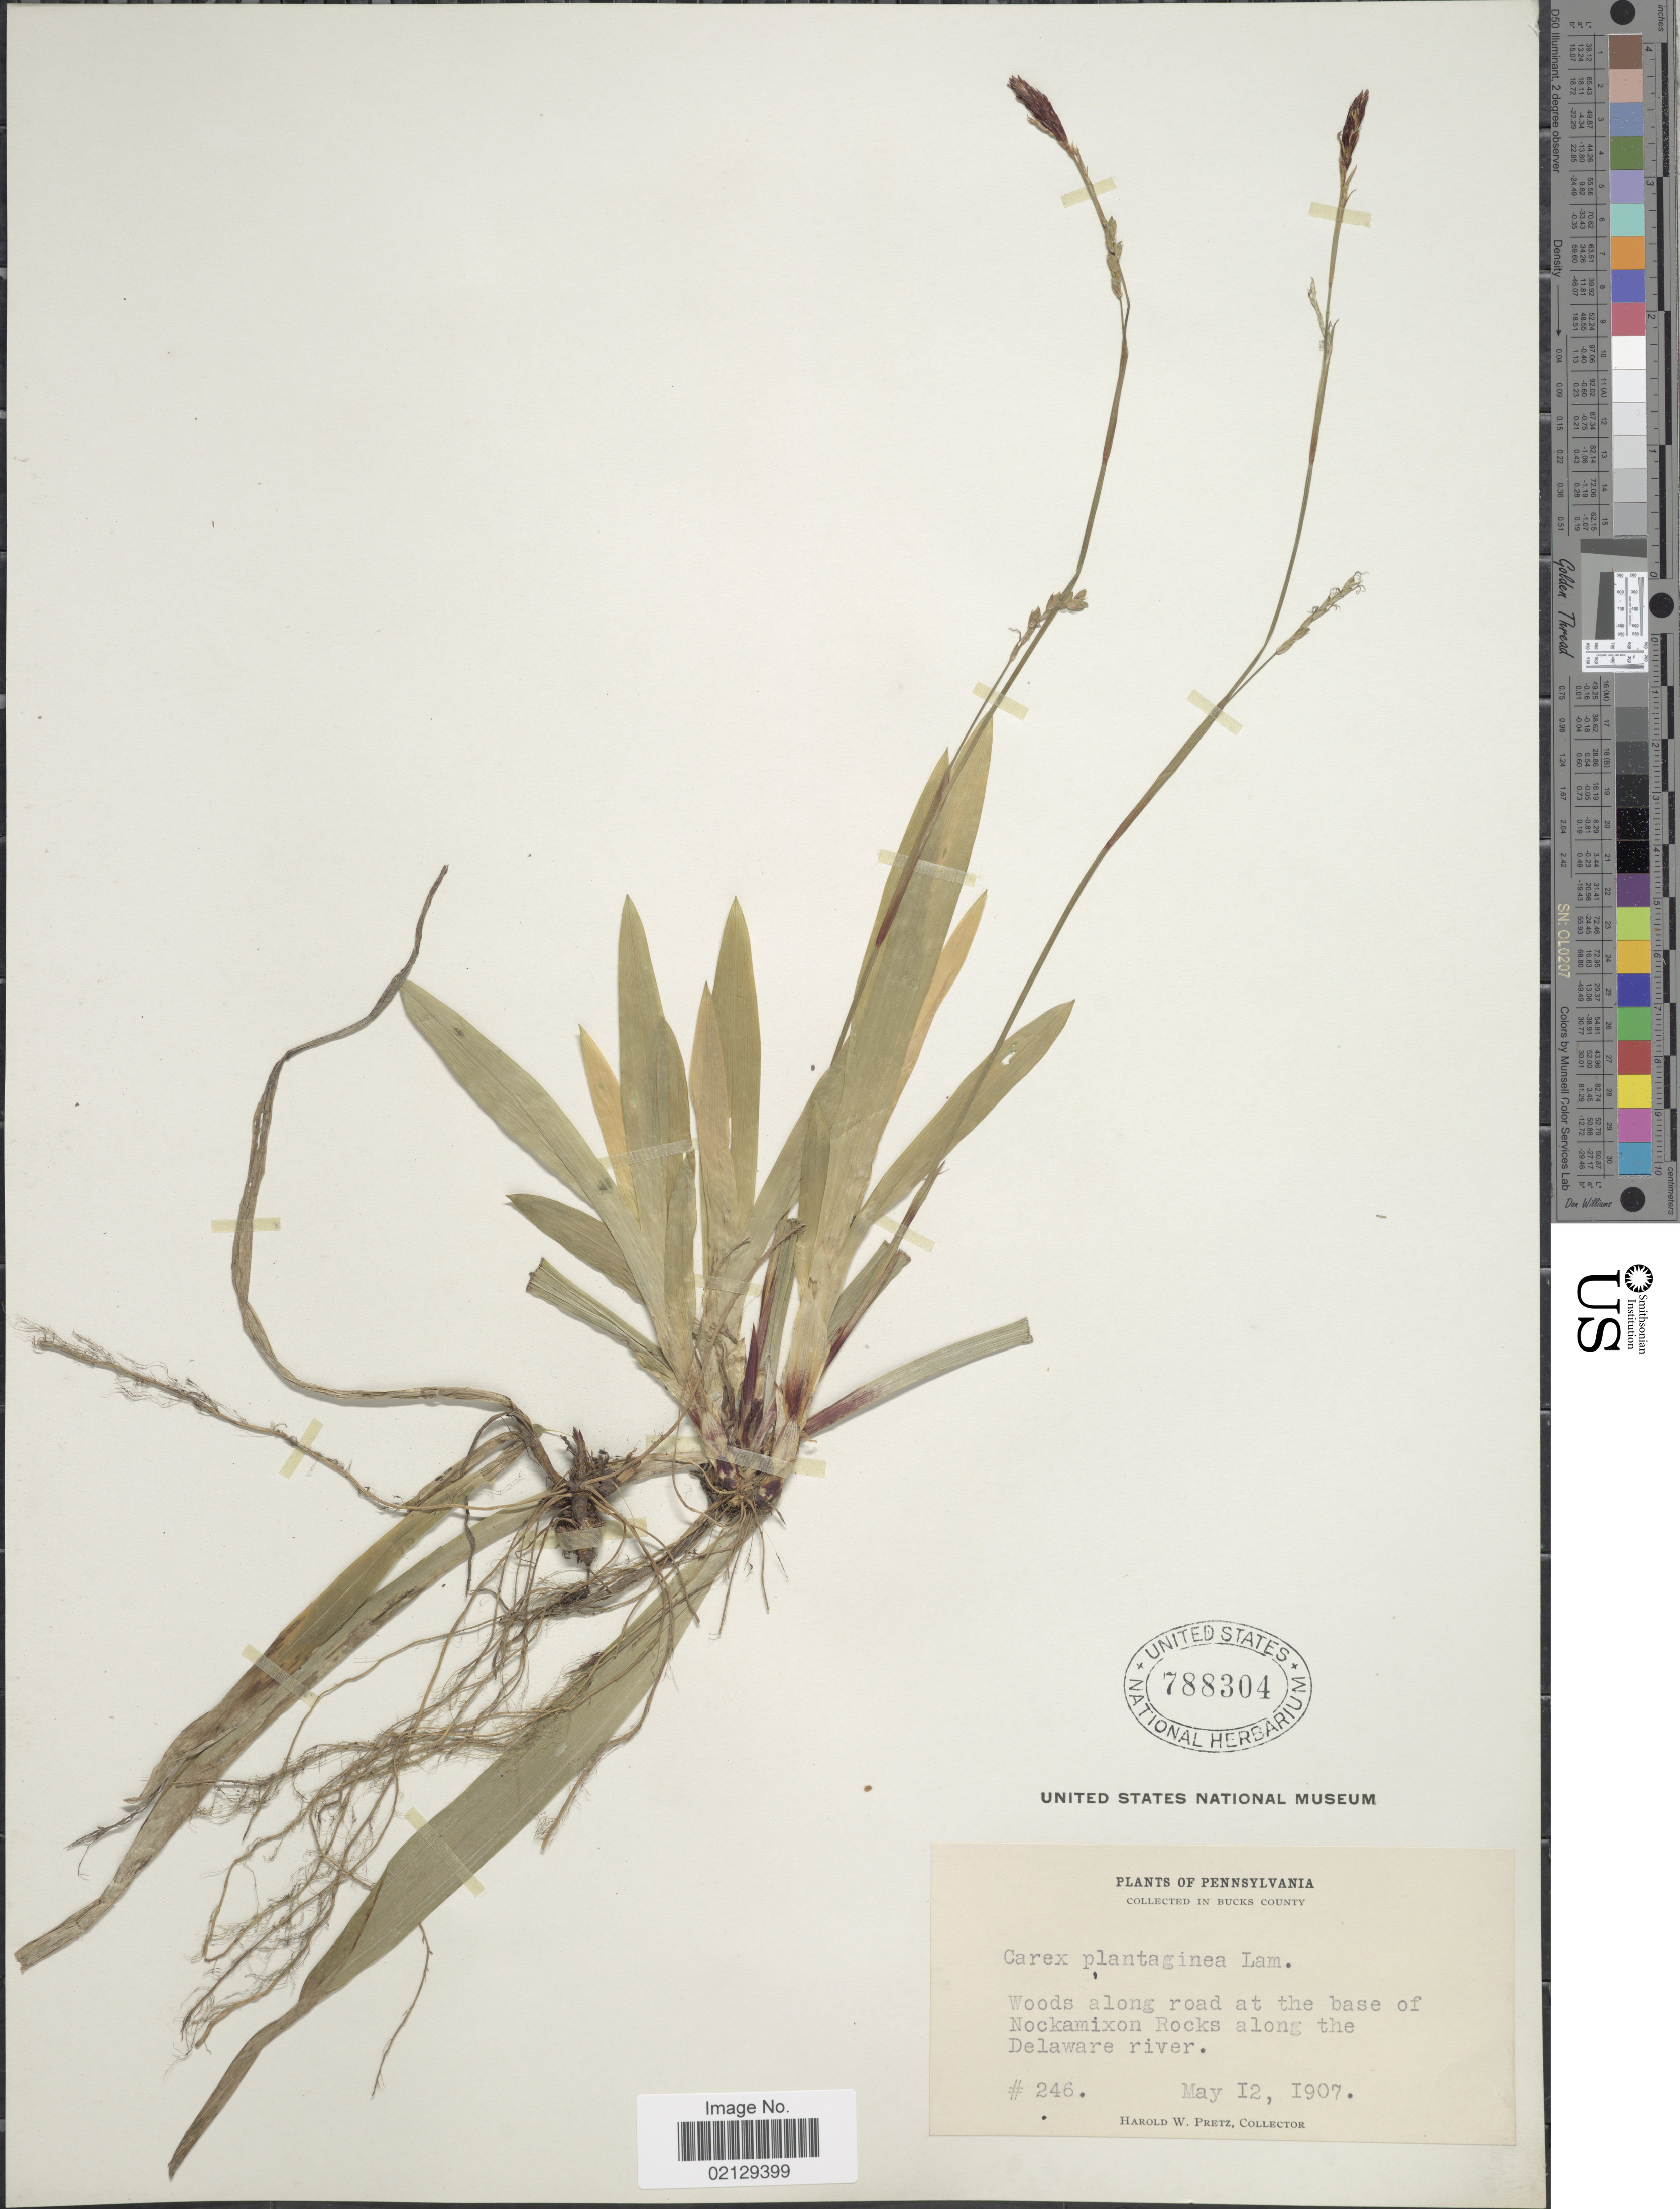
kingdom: Plantae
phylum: Tracheophyta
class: Liliopsida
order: Poales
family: Cyperaceae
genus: Carex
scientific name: Carex plantaginea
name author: Lam.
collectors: H. W. Pretz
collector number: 246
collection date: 1907-05-12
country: United States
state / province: Pennsylvania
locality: Woods along road at the base of Nockamixon Rocks along the Delaware river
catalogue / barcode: US 788304